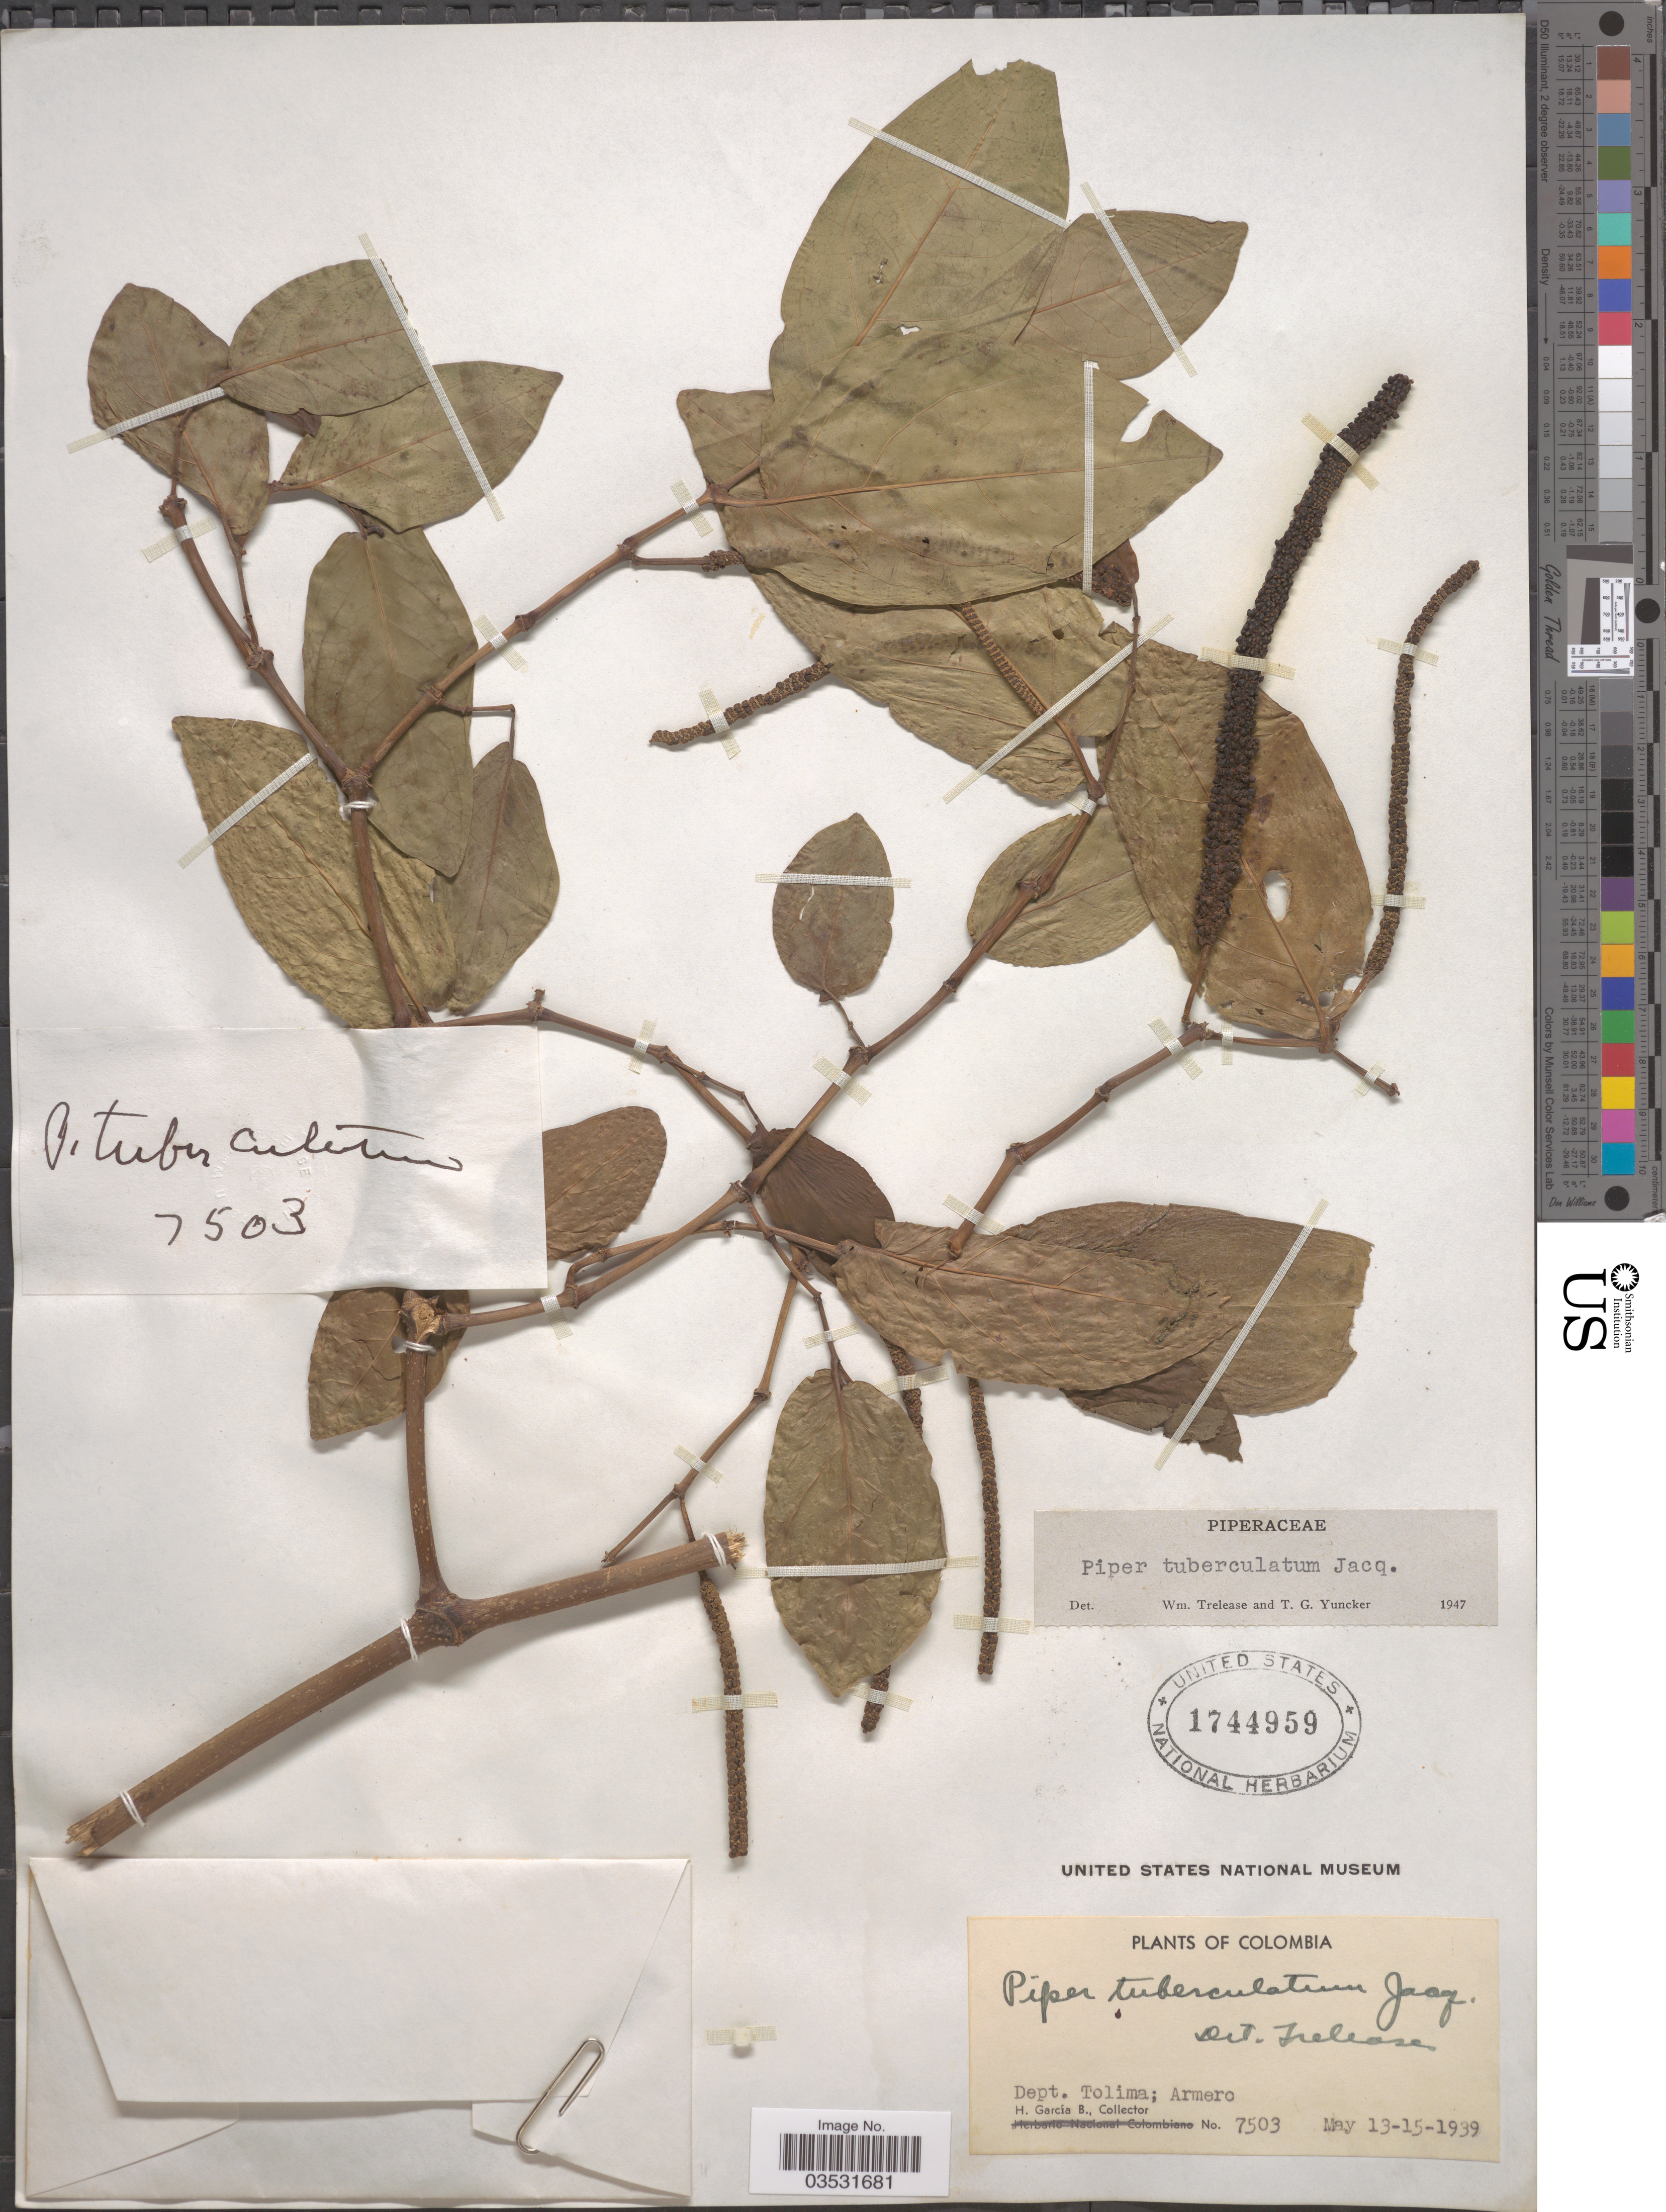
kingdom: Plantae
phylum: Tracheophyta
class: Magnoliopsida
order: Piperales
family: Piperaceae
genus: Piper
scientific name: Piper tuberculatum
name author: Jacq.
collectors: H. García B.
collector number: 7503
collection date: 1939-05-13/1939-05-15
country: Colombia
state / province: Tolima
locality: Dept. Tolima: Armero.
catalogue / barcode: US 1744959